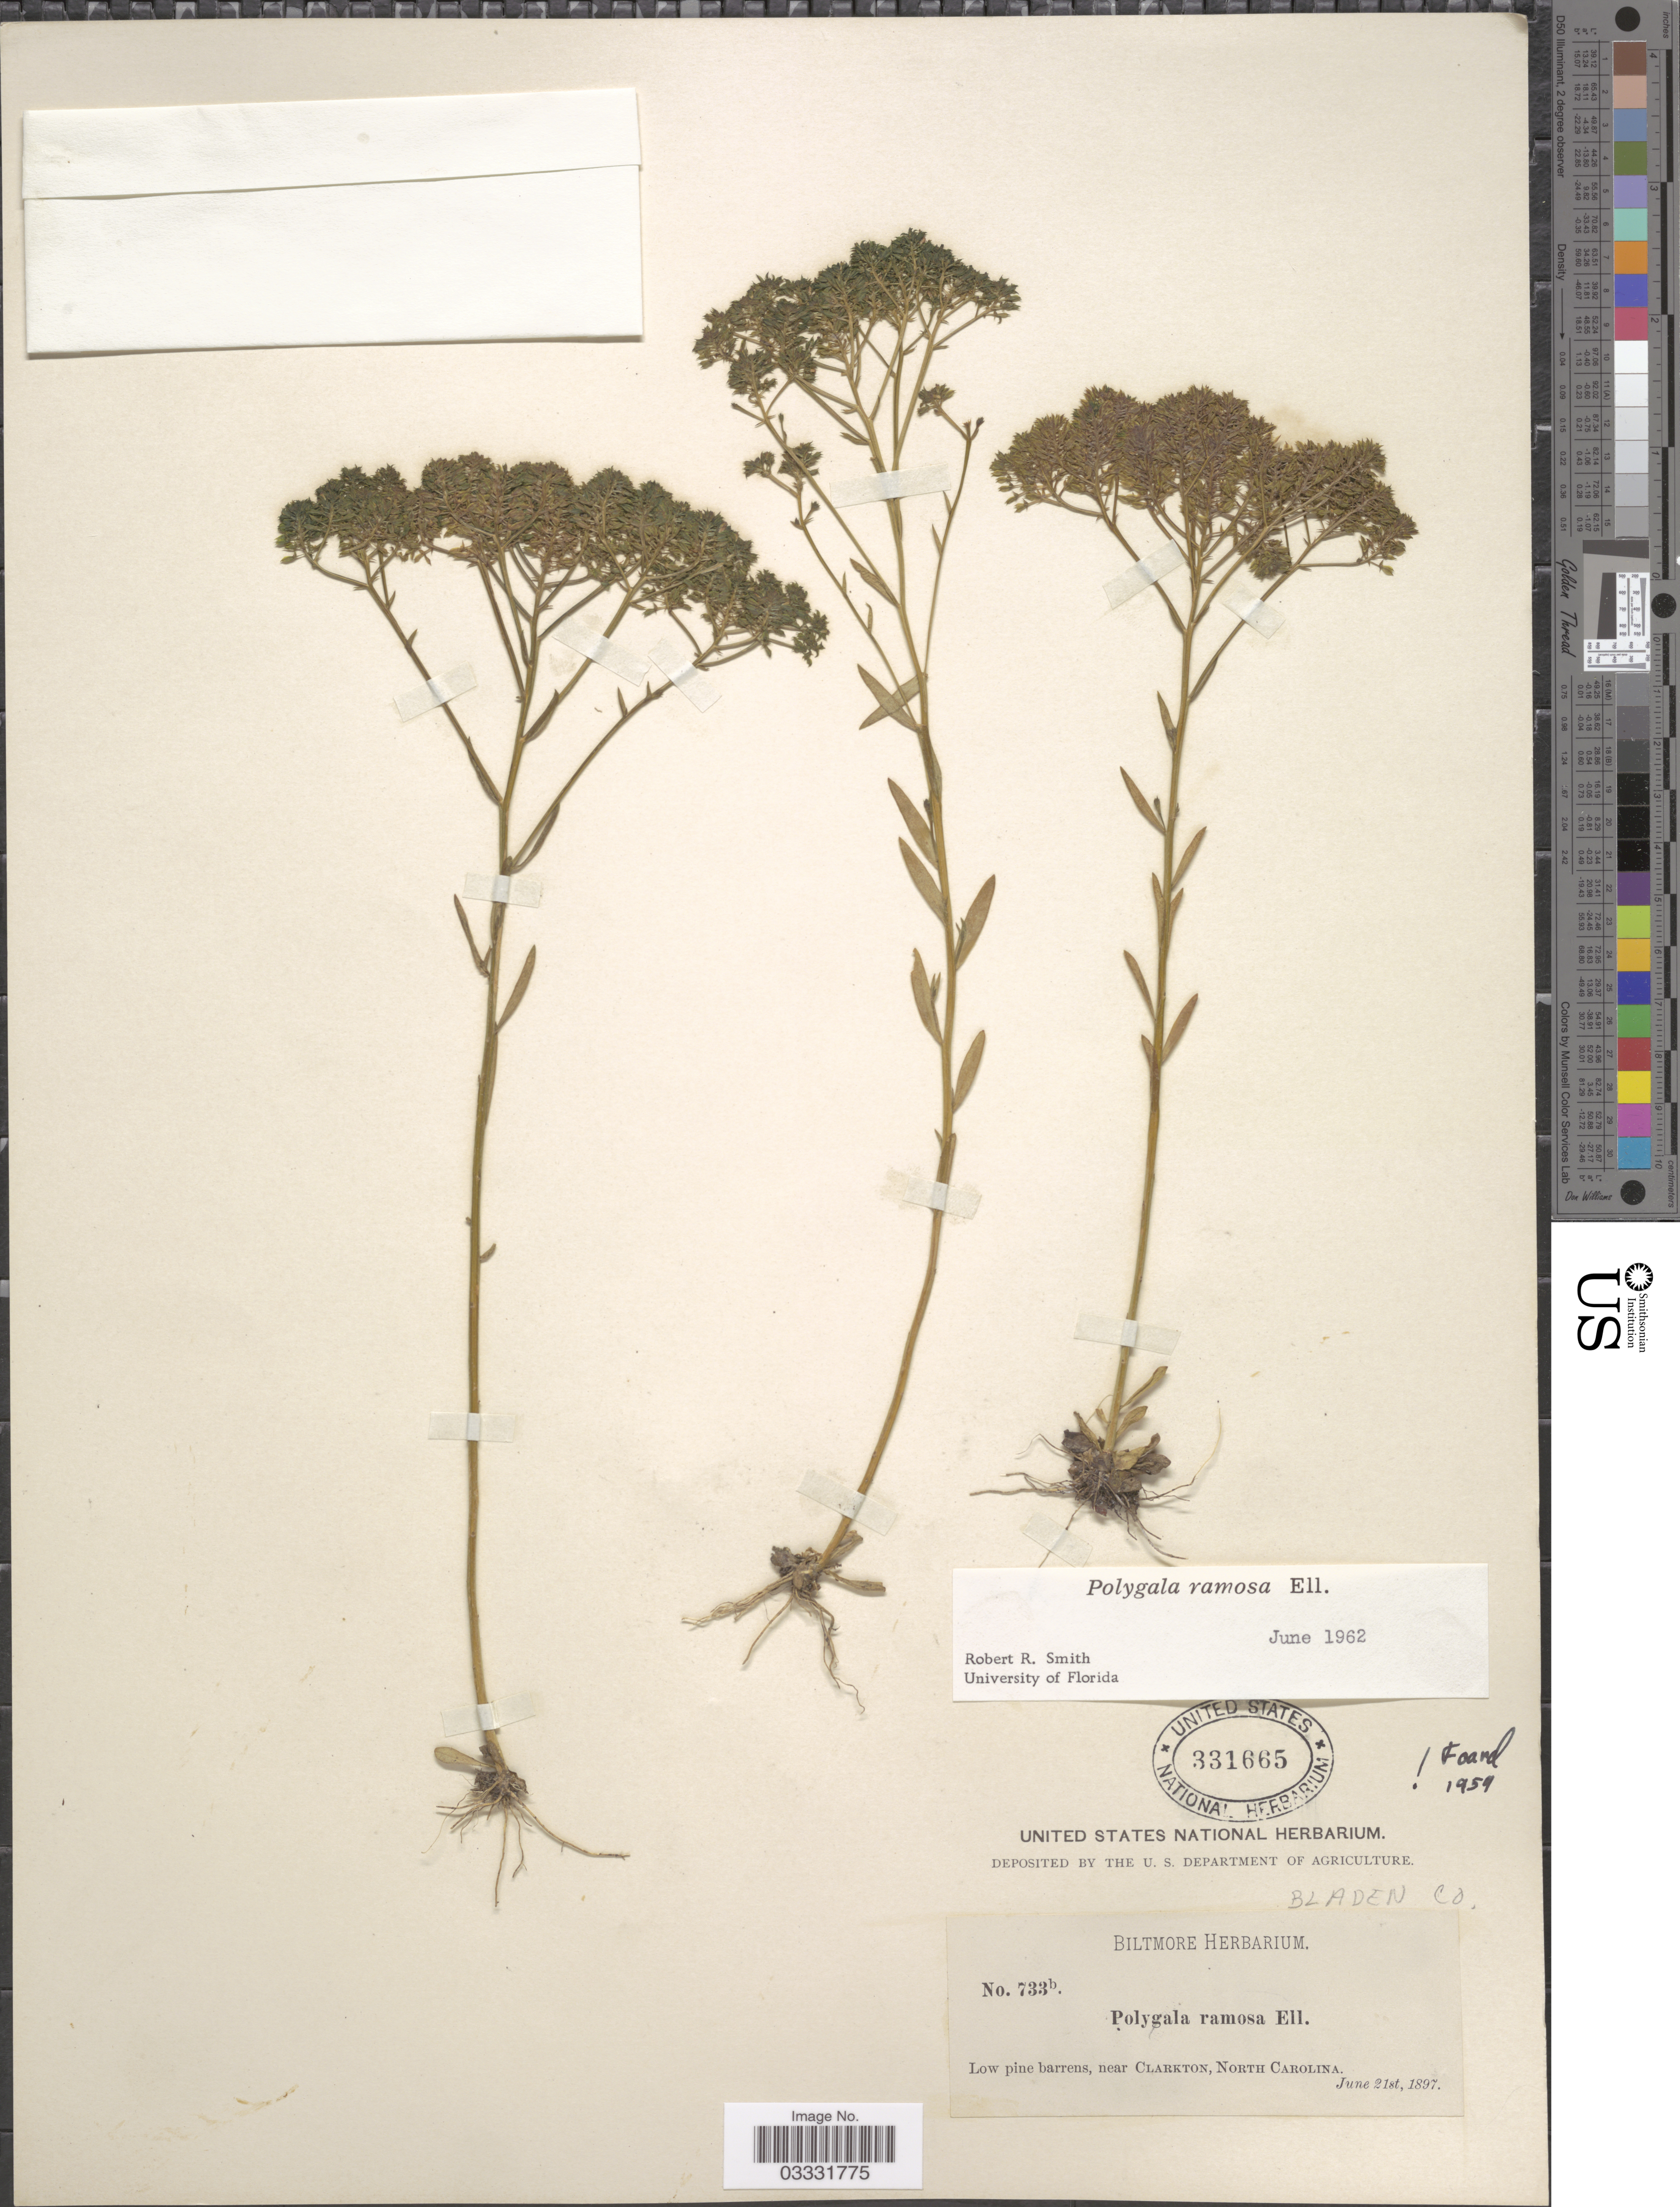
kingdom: Plantae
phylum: Tracheophyta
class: Magnoliopsida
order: Fabales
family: Polygalaceae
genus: Polygala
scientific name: Polygala ramosa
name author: Elliott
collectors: ex herb. Biltmore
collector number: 733b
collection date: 1897-06-21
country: United States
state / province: North Carolina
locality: Bladen Co. Near Clarkton.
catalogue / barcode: US 331665